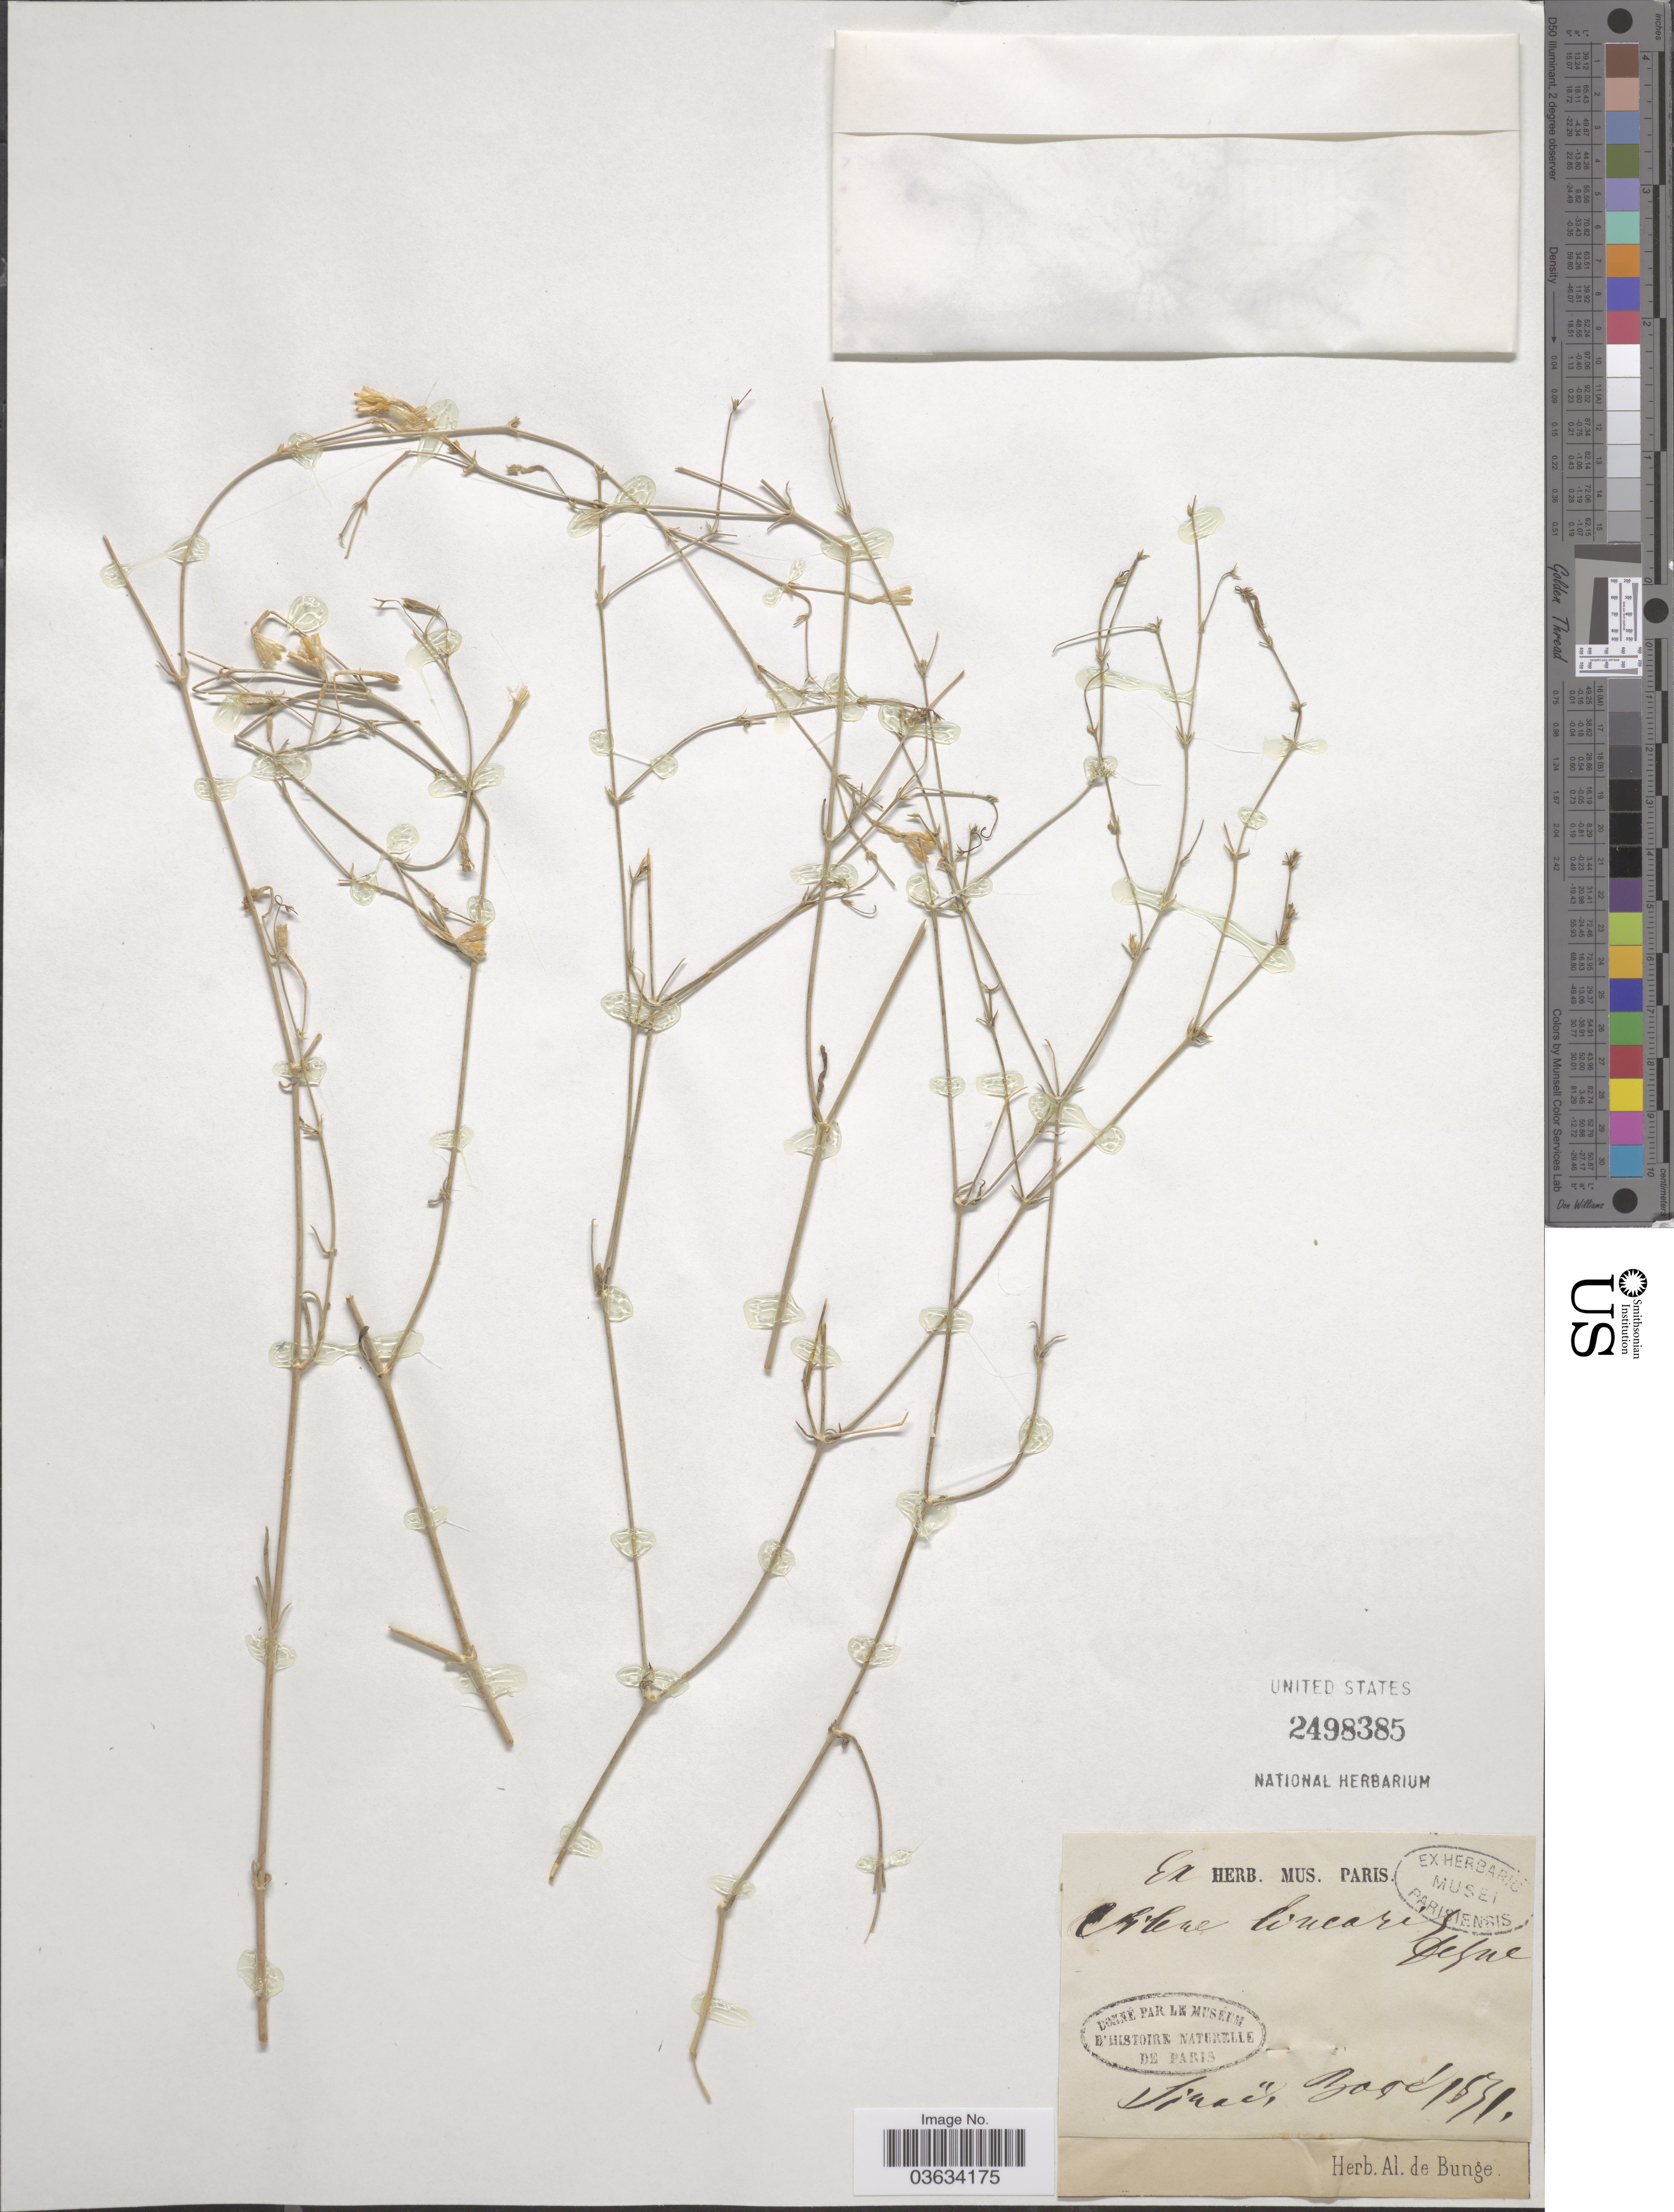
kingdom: Plantae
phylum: Tracheophyta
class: Magnoliopsida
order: Caryophyllales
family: Caryophyllaceae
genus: Silene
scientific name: Silene linearis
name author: Decne.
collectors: ex herb. Mus. Paris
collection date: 1851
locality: Israël [interpreted] Bod [interpreted].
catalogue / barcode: US 2498385